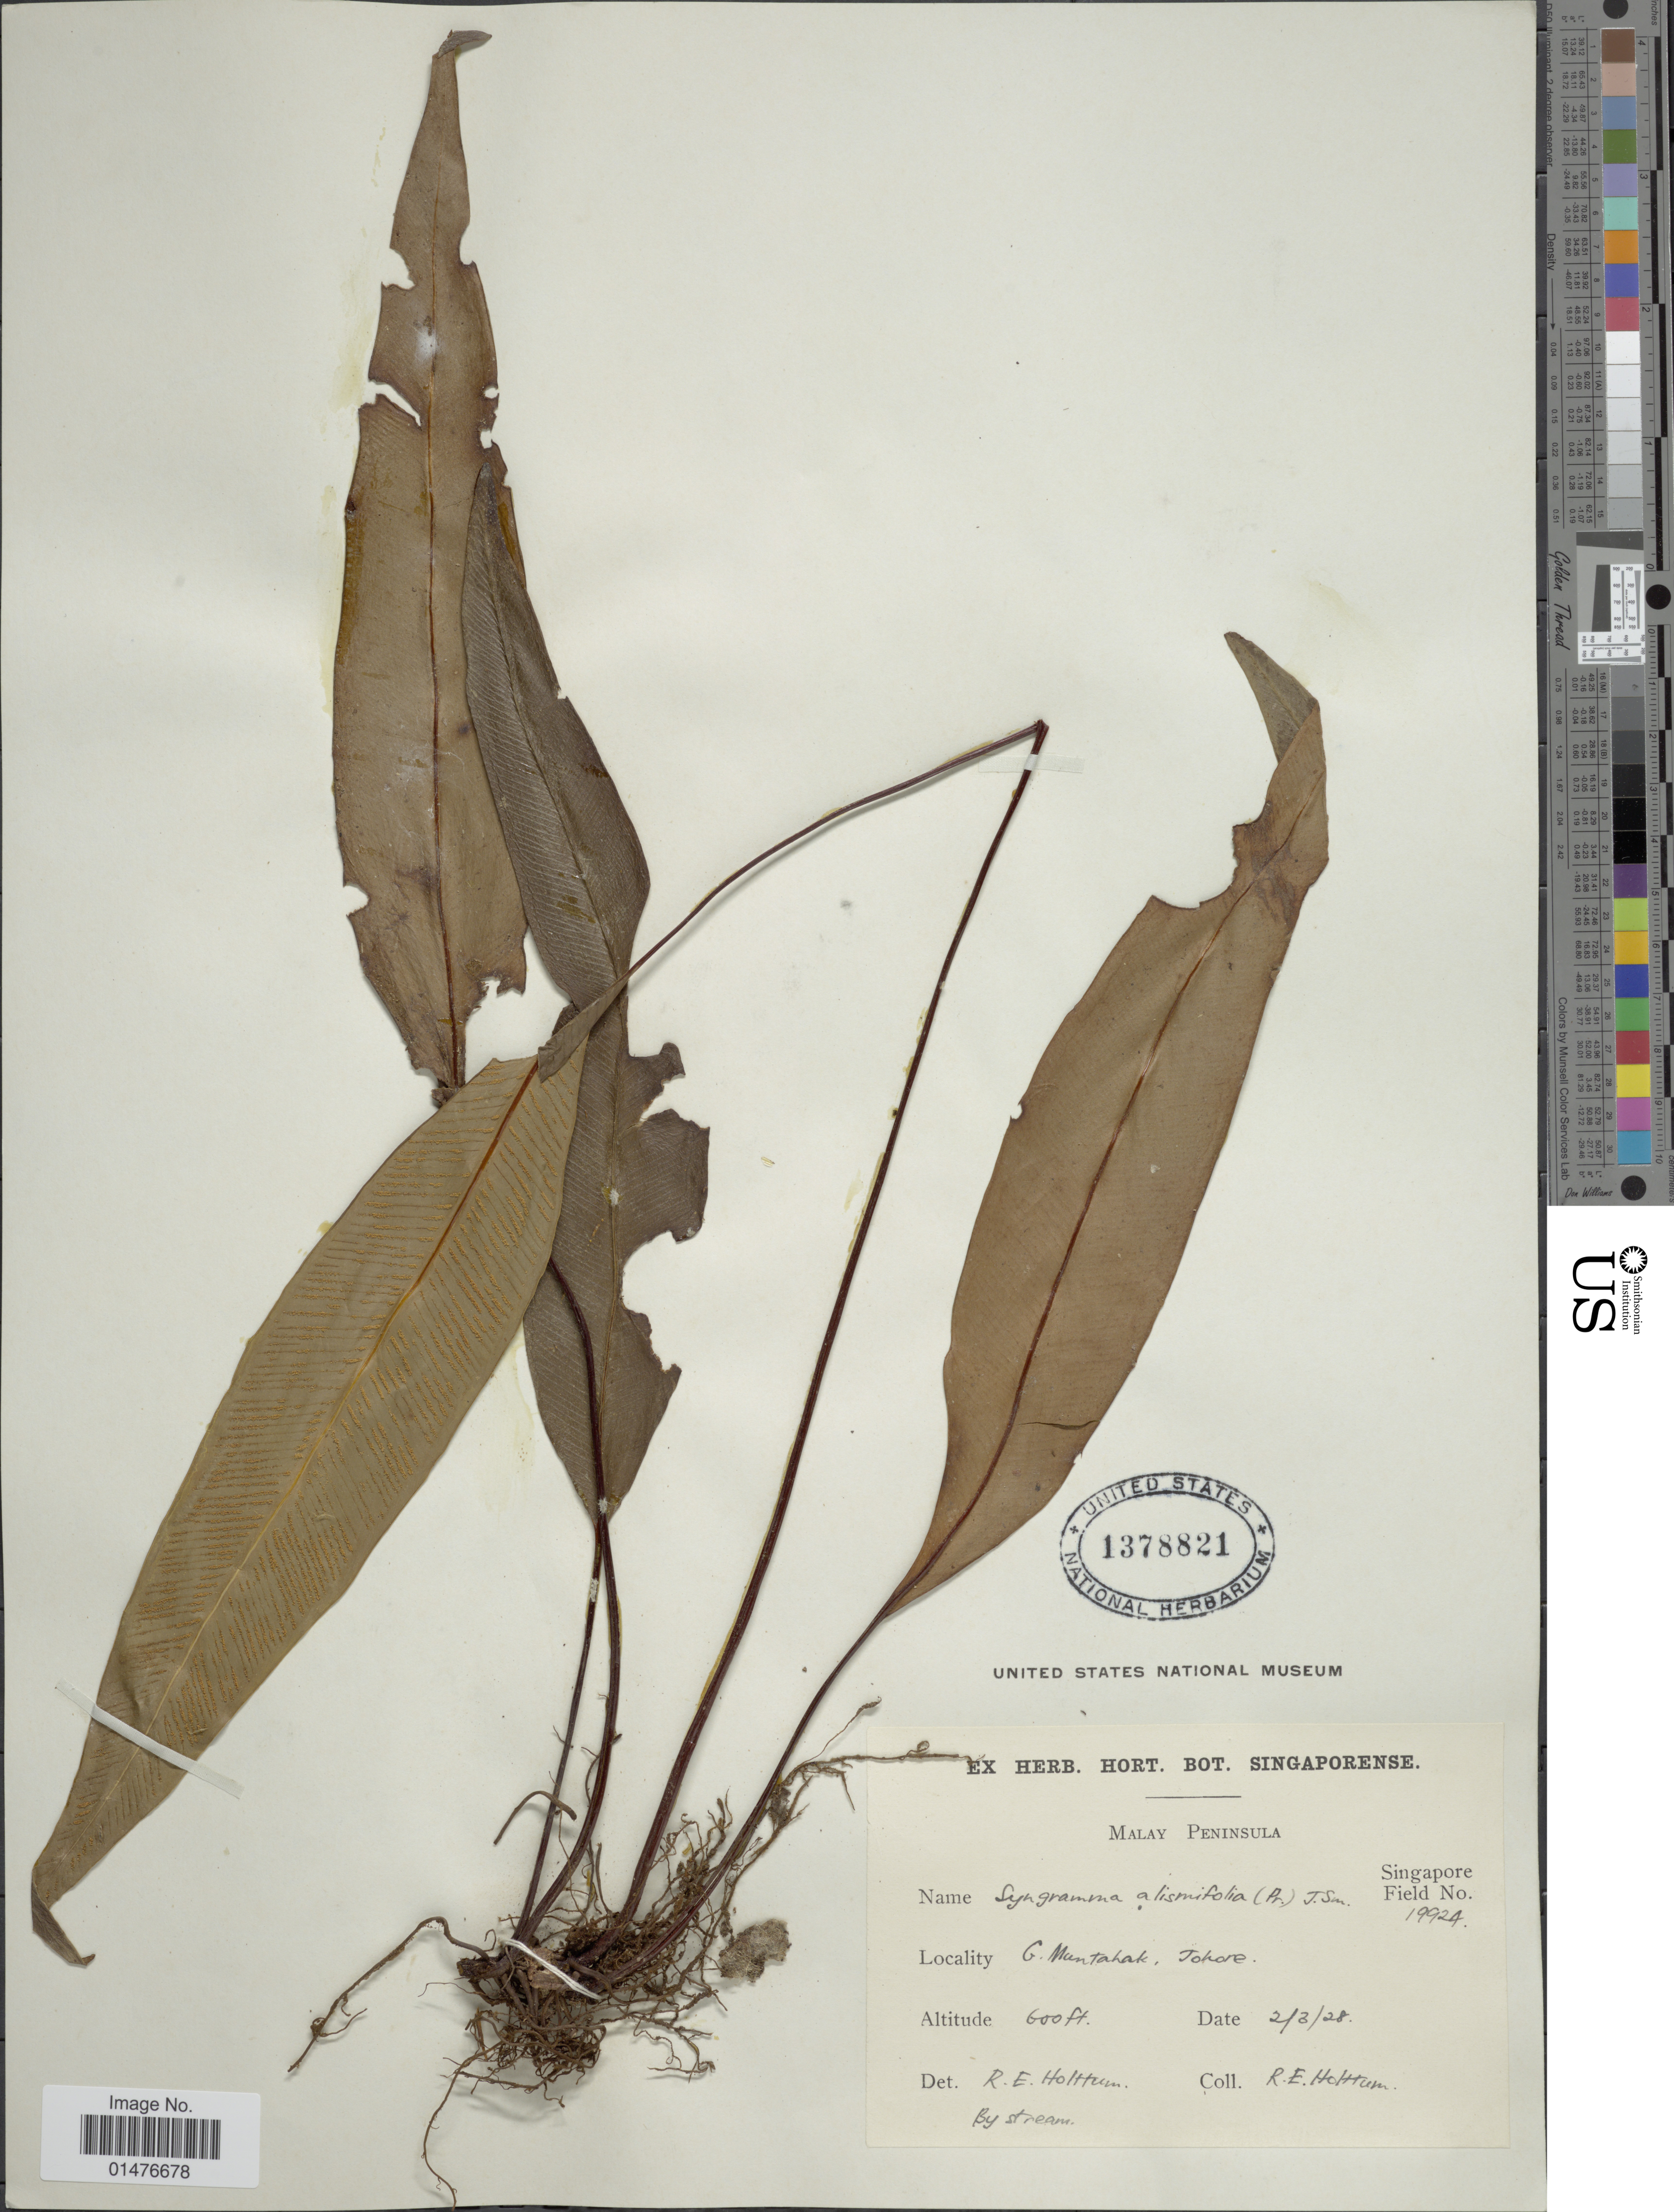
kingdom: Plantae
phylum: Tracheophyta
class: Polypodiopsida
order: Polypodiales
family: Pteridaceae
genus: Syngramma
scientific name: Syngramma alismifolia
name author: (C. Presl) J. Sm.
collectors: R. E. Holttum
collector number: Singapore Field19924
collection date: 1928-03-02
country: Singapore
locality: G. Muntahak, Johore [interpreted]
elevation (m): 183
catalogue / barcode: US 1378821